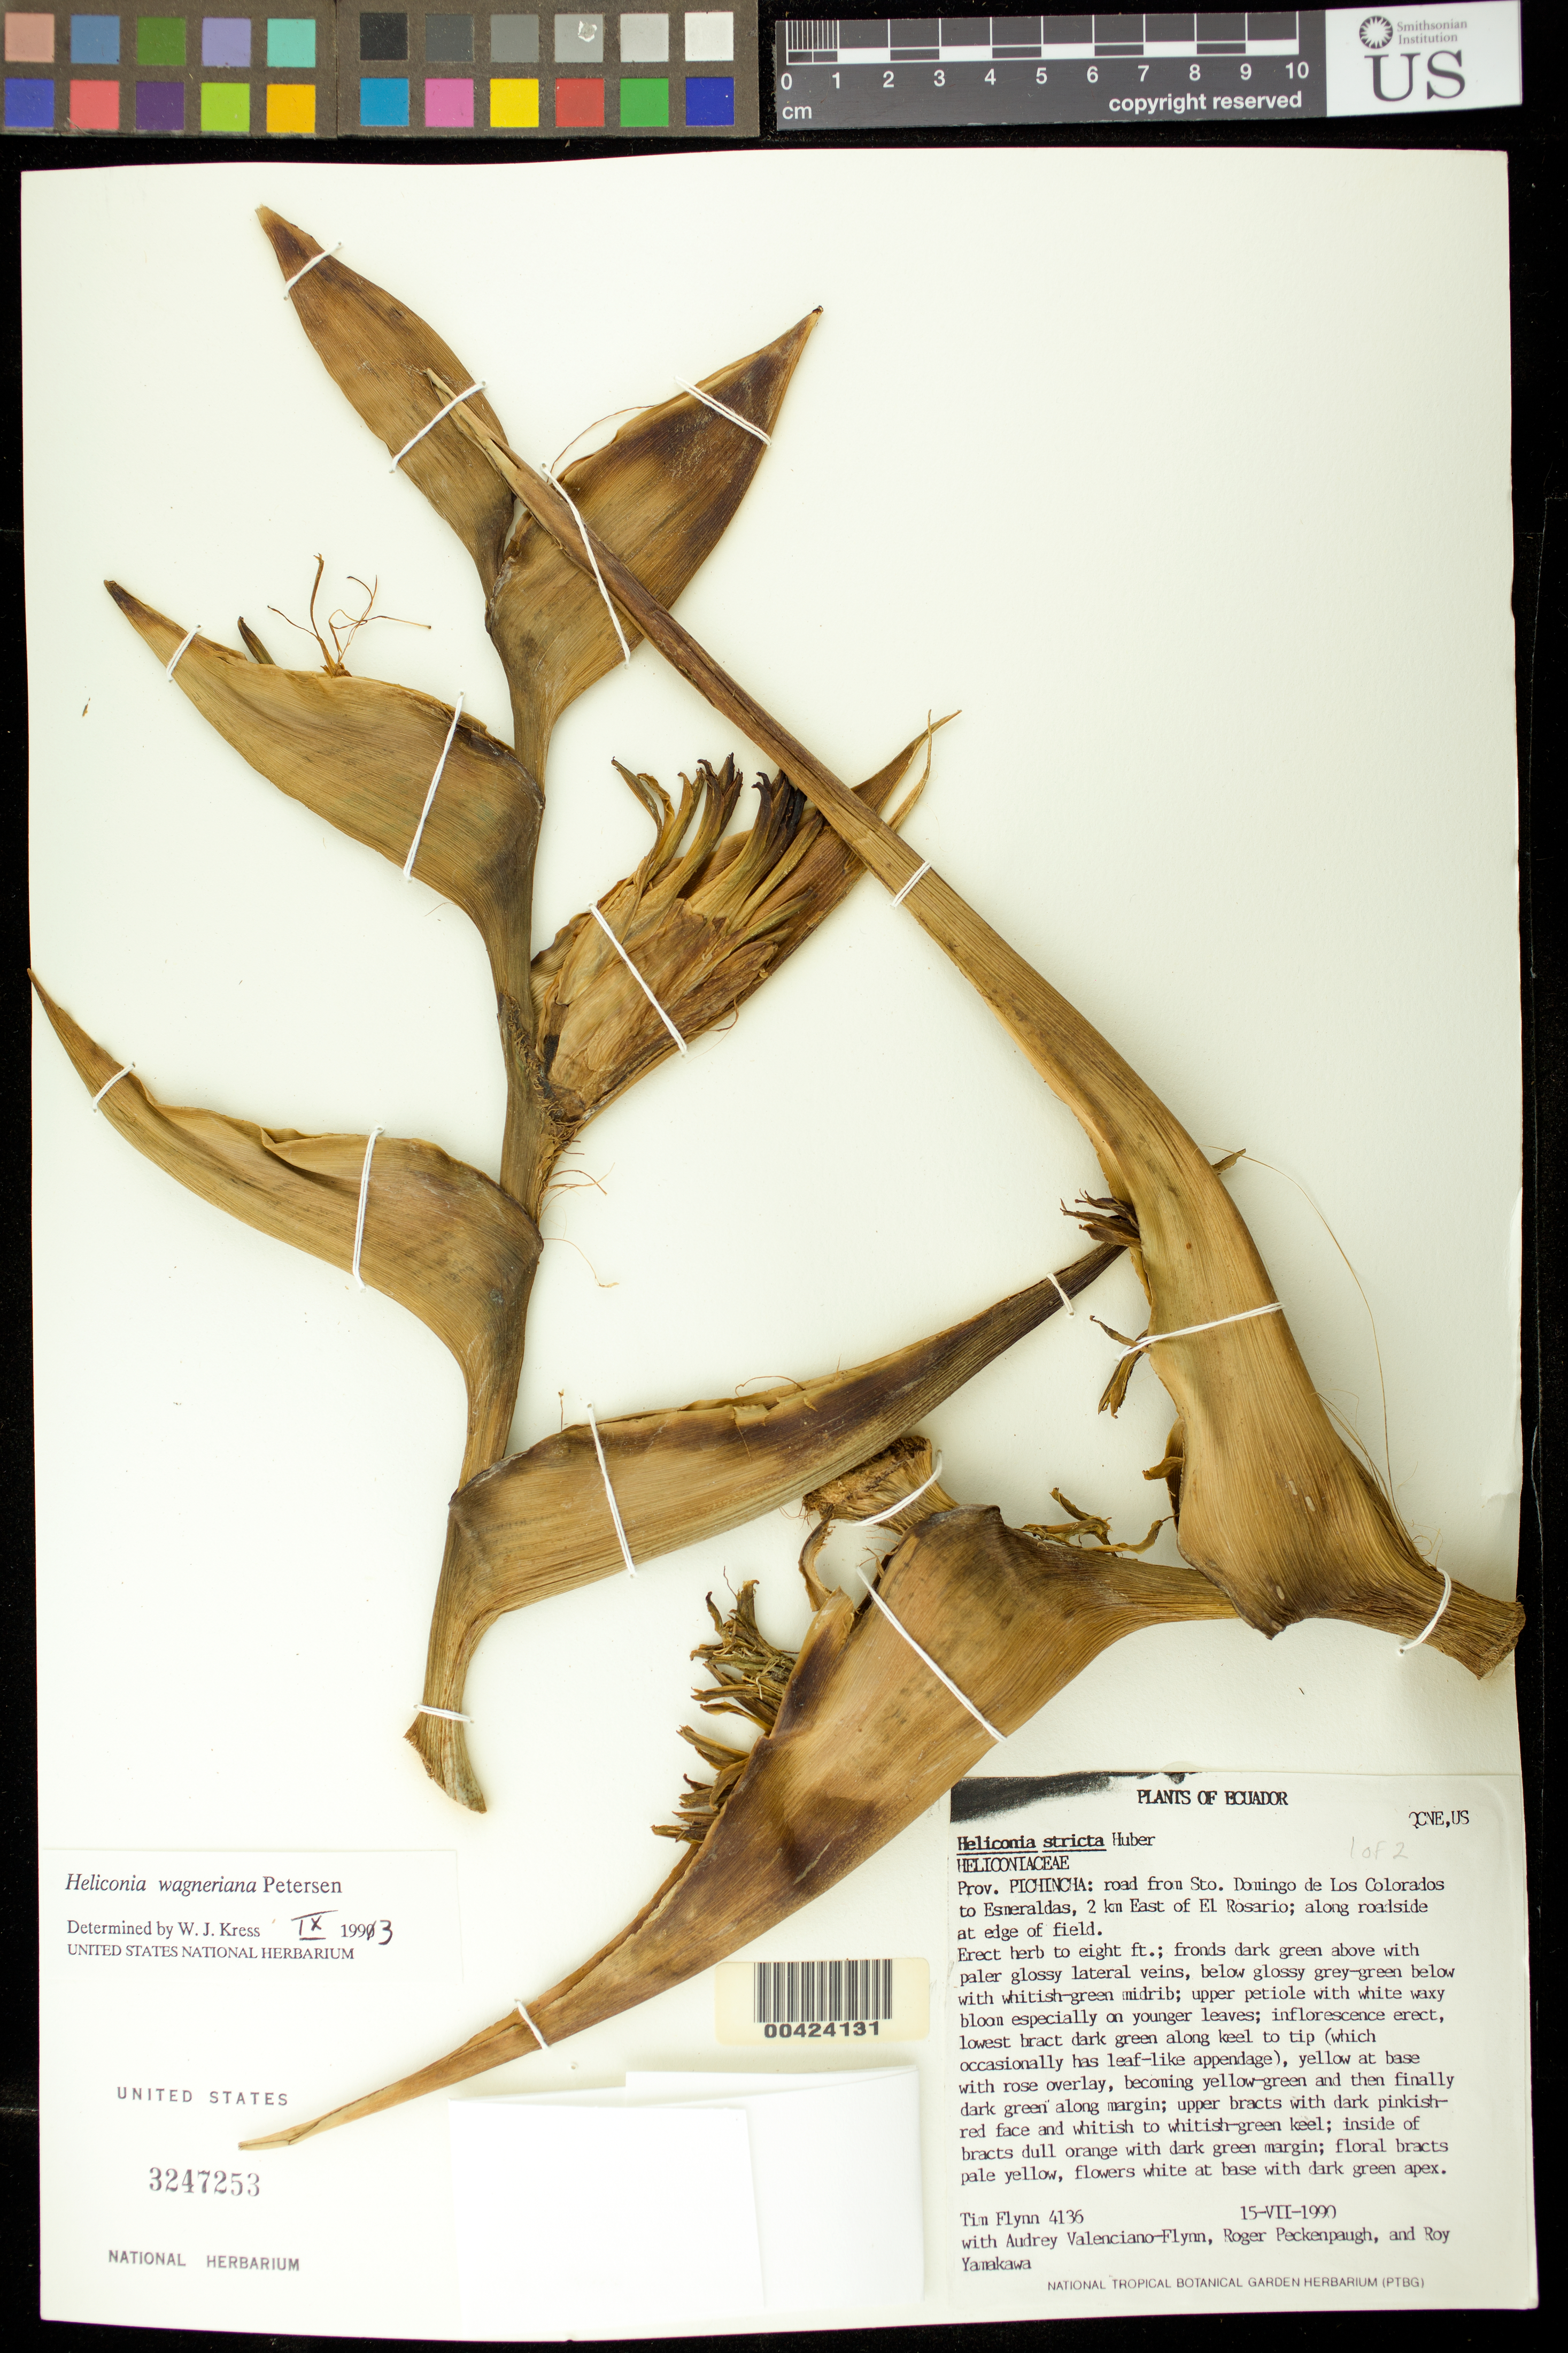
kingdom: Plantae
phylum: Tracheophyta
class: Liliopsida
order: Zingiberales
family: Heliconiaceae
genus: Heliconia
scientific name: Heliconia wagneriana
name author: Petersen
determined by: Kress, W. J., (US), Smithsonian Institution - National Museum of Natural History (UNITED STATES)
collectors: T. W. Flynn, A. V. Flynn, R. Peckinpaugh & R. Yamakawa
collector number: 4136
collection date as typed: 15 Jul 1990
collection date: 1990-07-15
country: Ecuador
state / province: Pichincha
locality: El rosaRio, 2 km E of ; road from sto. domingo de los Colorados to Esmeraldas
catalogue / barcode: US 3247253